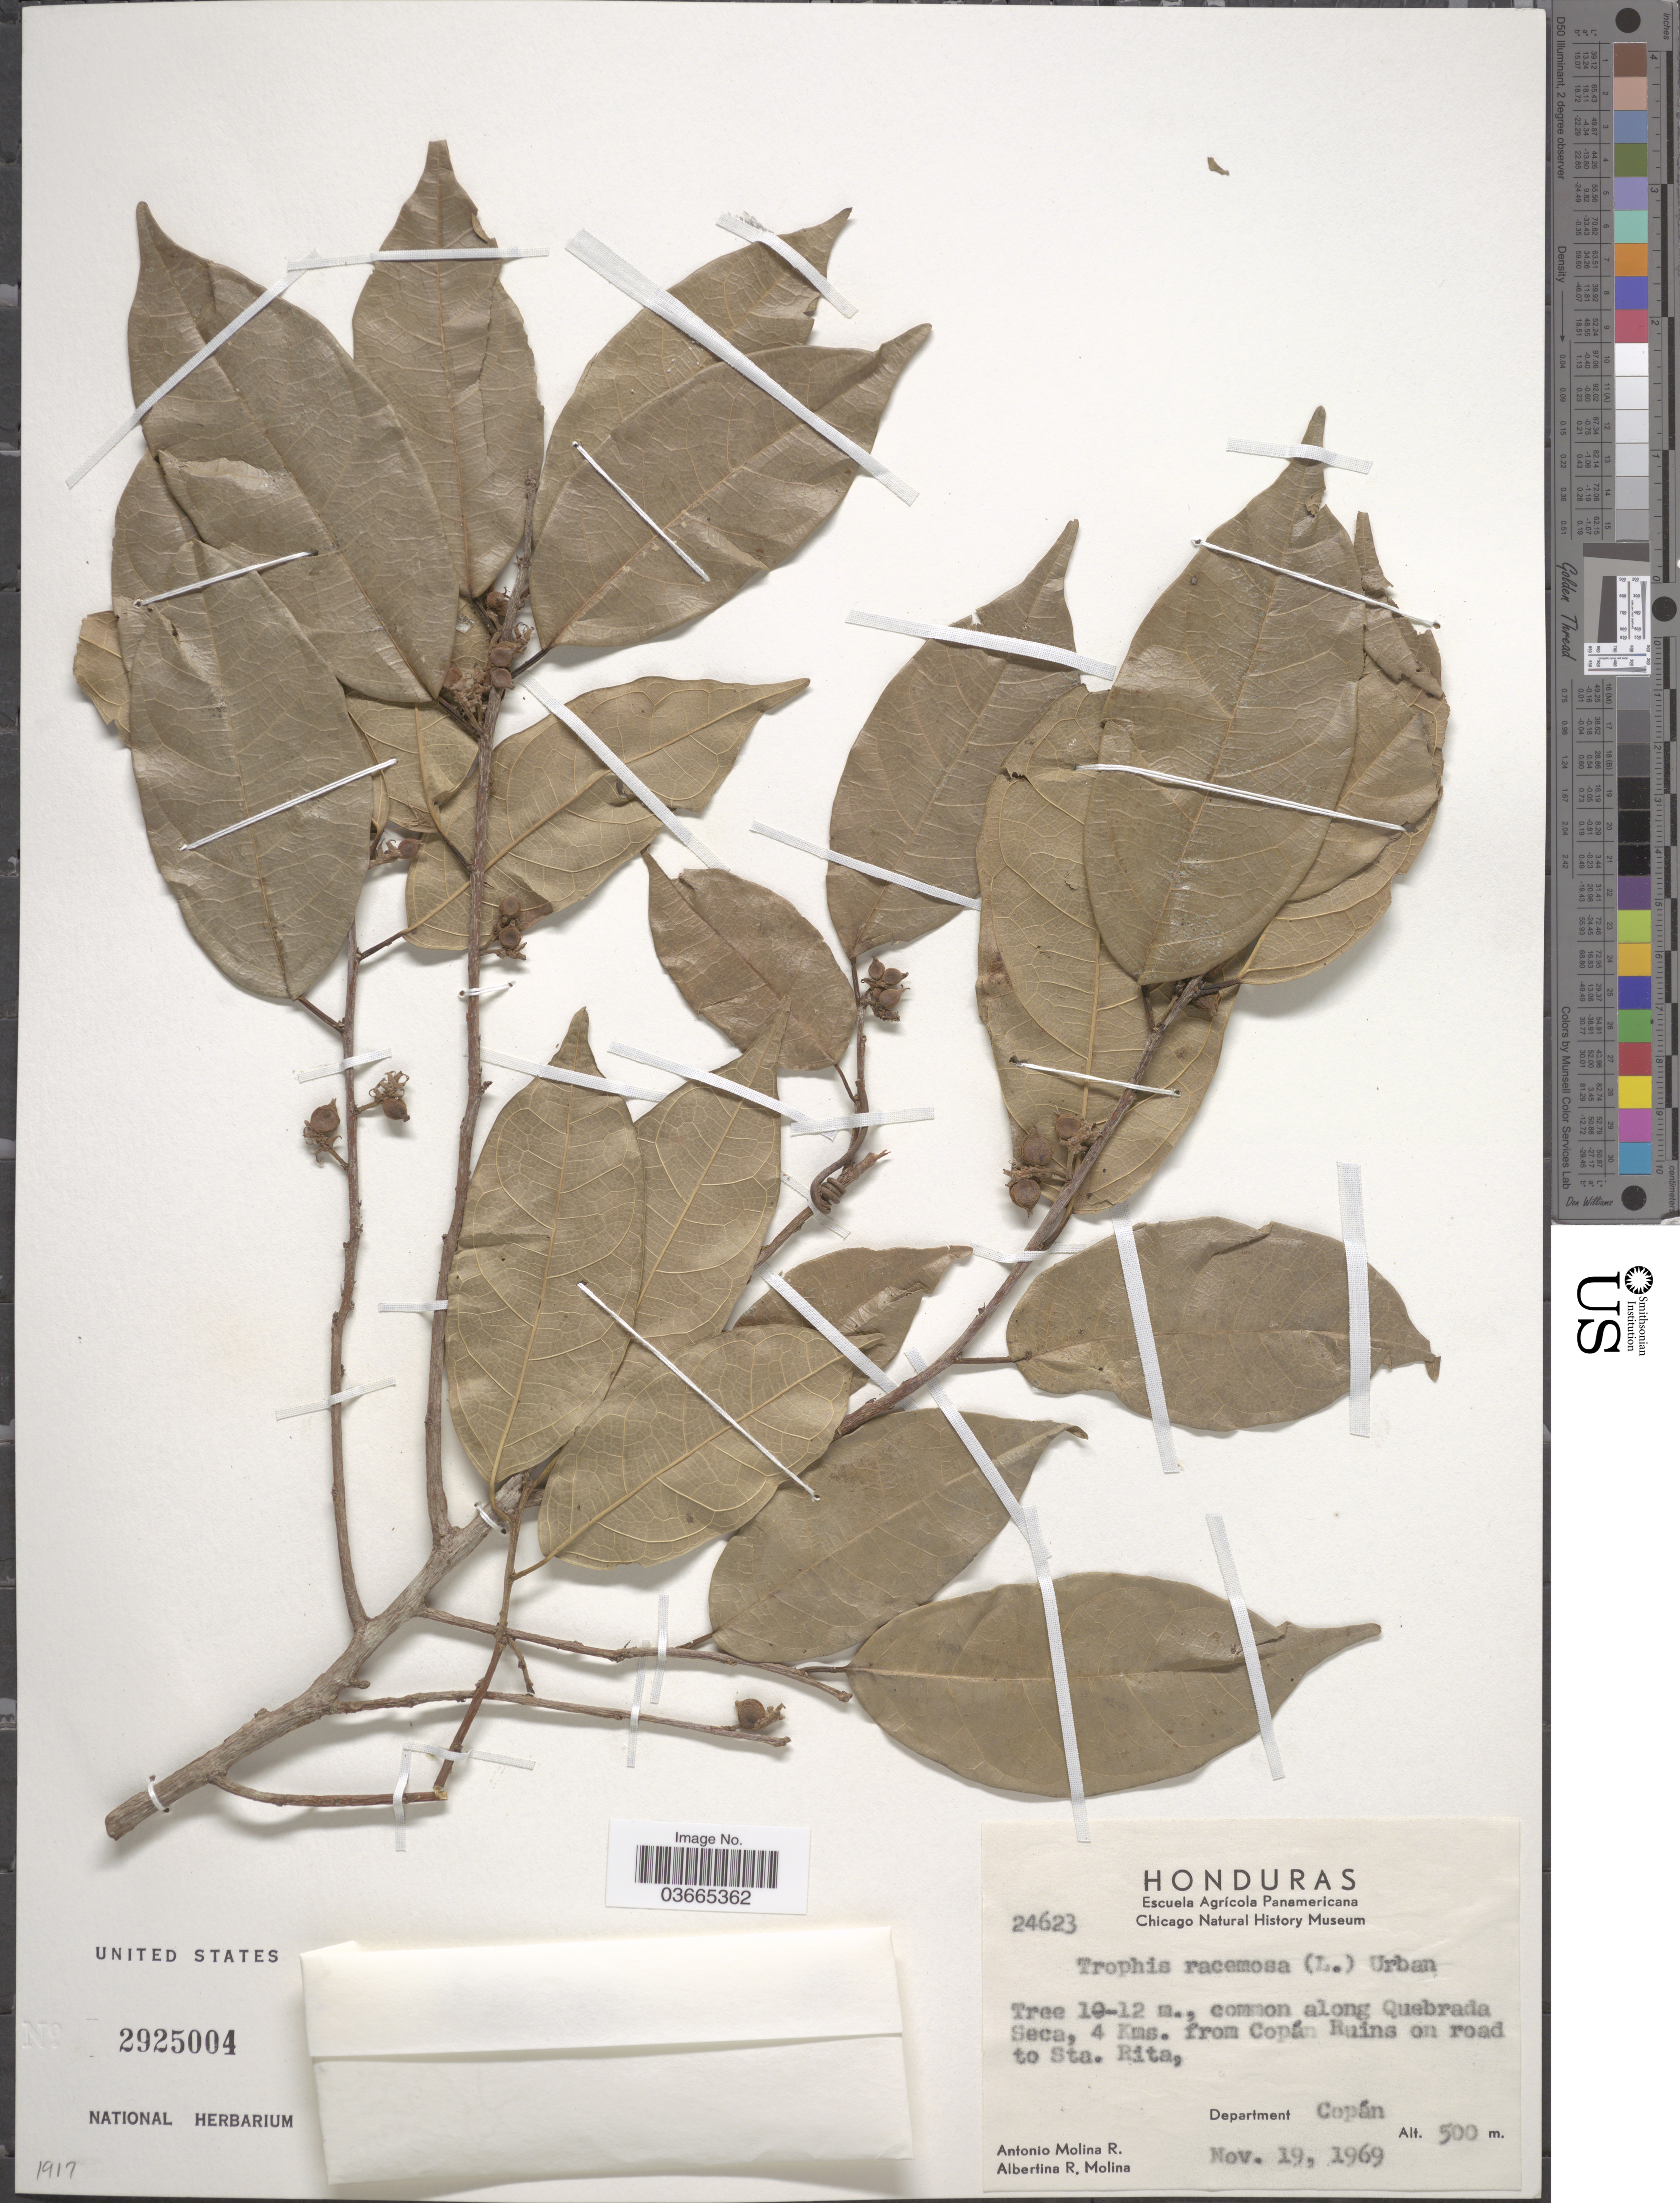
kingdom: Plantae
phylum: Tracheophyta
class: Magnoliopsida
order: Rosales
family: Moraceae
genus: Trophis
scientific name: Trophis racemosa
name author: (L.) Urb.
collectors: A. Molina R. & A. R. Molina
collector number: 24623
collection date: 1969-11-19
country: Honduras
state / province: Copan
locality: Along Quebrada Seca, 4 Kms. from Copán Ruins on road to Sta. Rita, Department Copán.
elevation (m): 500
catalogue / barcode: US 2925004